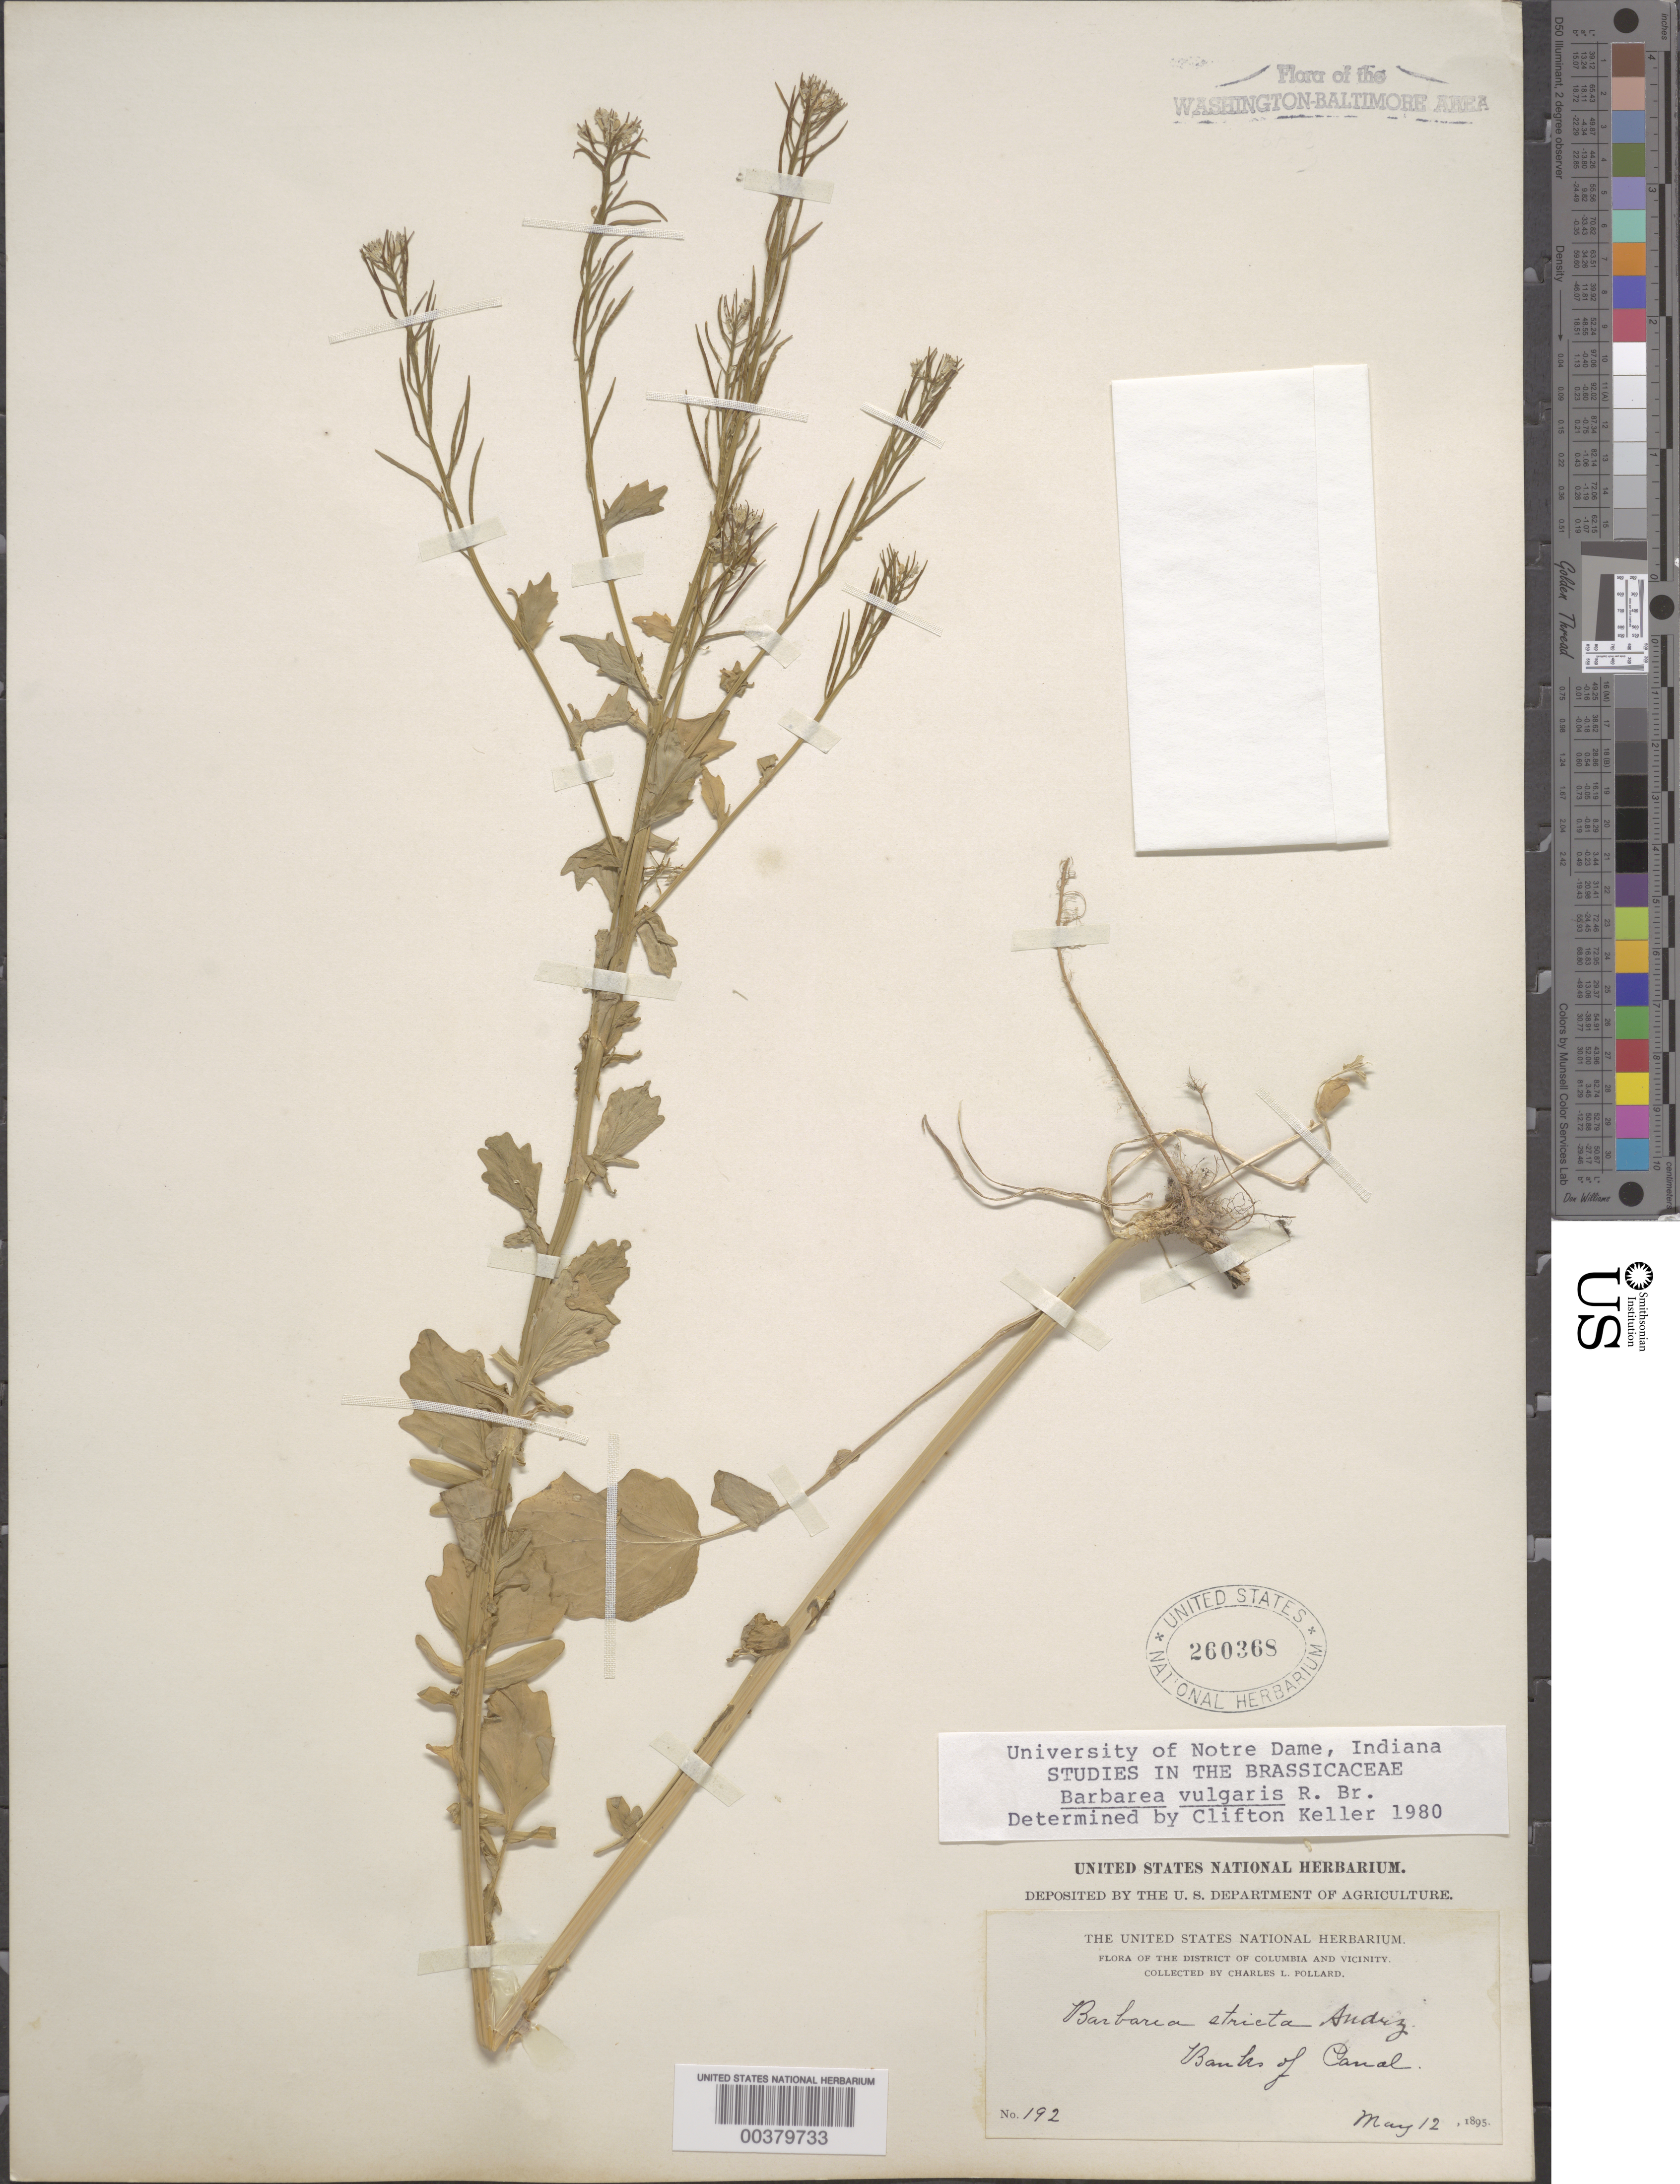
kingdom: Plantae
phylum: Tracheophyta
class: Magnoliopsida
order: Brassicales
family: Brassicaceae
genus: Barbarea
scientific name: Barbarea vulgaris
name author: W.T. Aiton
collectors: C. L. Pollard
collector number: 192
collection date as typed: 12 May 1895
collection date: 1895-05-12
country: United States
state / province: District of Columbia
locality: Canal Banks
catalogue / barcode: US 260368